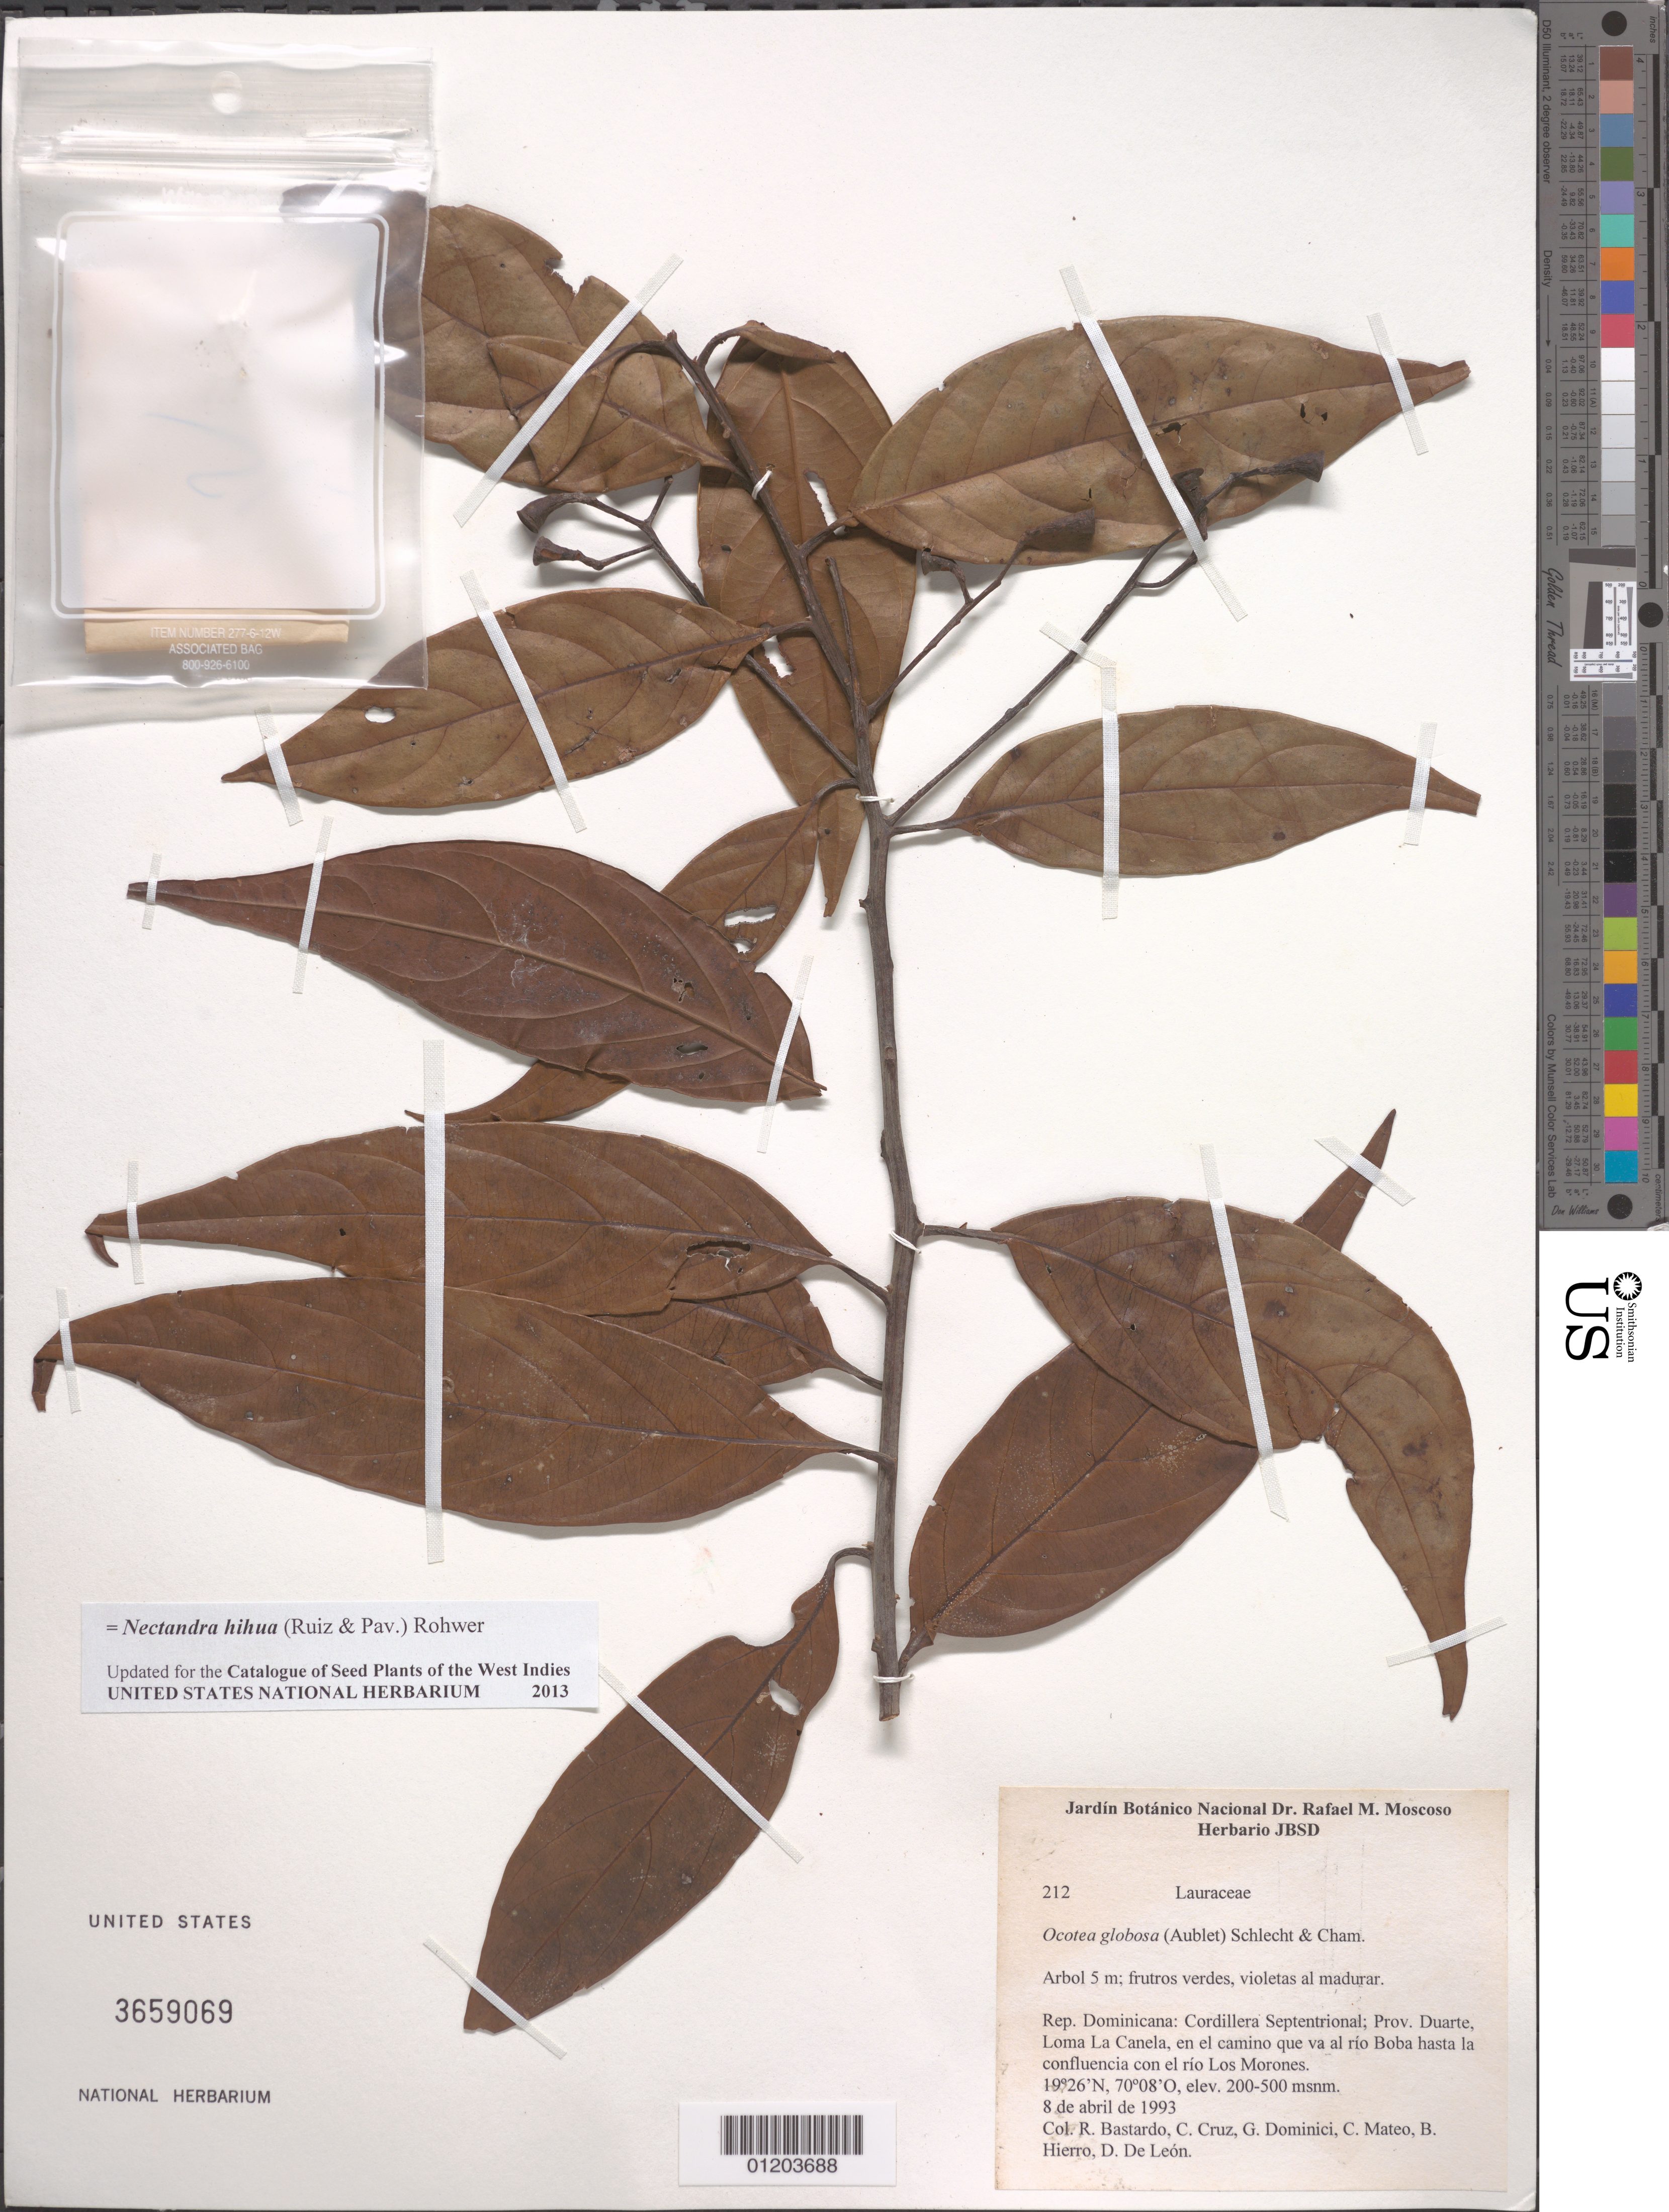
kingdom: Plantae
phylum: Tracheophyta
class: Magnoliopsida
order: Laurales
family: Lauraceae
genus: Nectandra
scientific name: Nectandra hihua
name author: (Ruiz & Pav.) Rohwer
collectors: R. Bastardo, C. Cruz, G. Dominici, C. Mateo, B. Hierro & D. De León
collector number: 212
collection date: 1993-04-08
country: Dominican Republic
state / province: Duarte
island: Hispaniola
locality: Cordillera Septentrional, Loma La Canela, en el camino que va al río Boba hasta la confluencia con el río Los Morones.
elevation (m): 200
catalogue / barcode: US 3659069